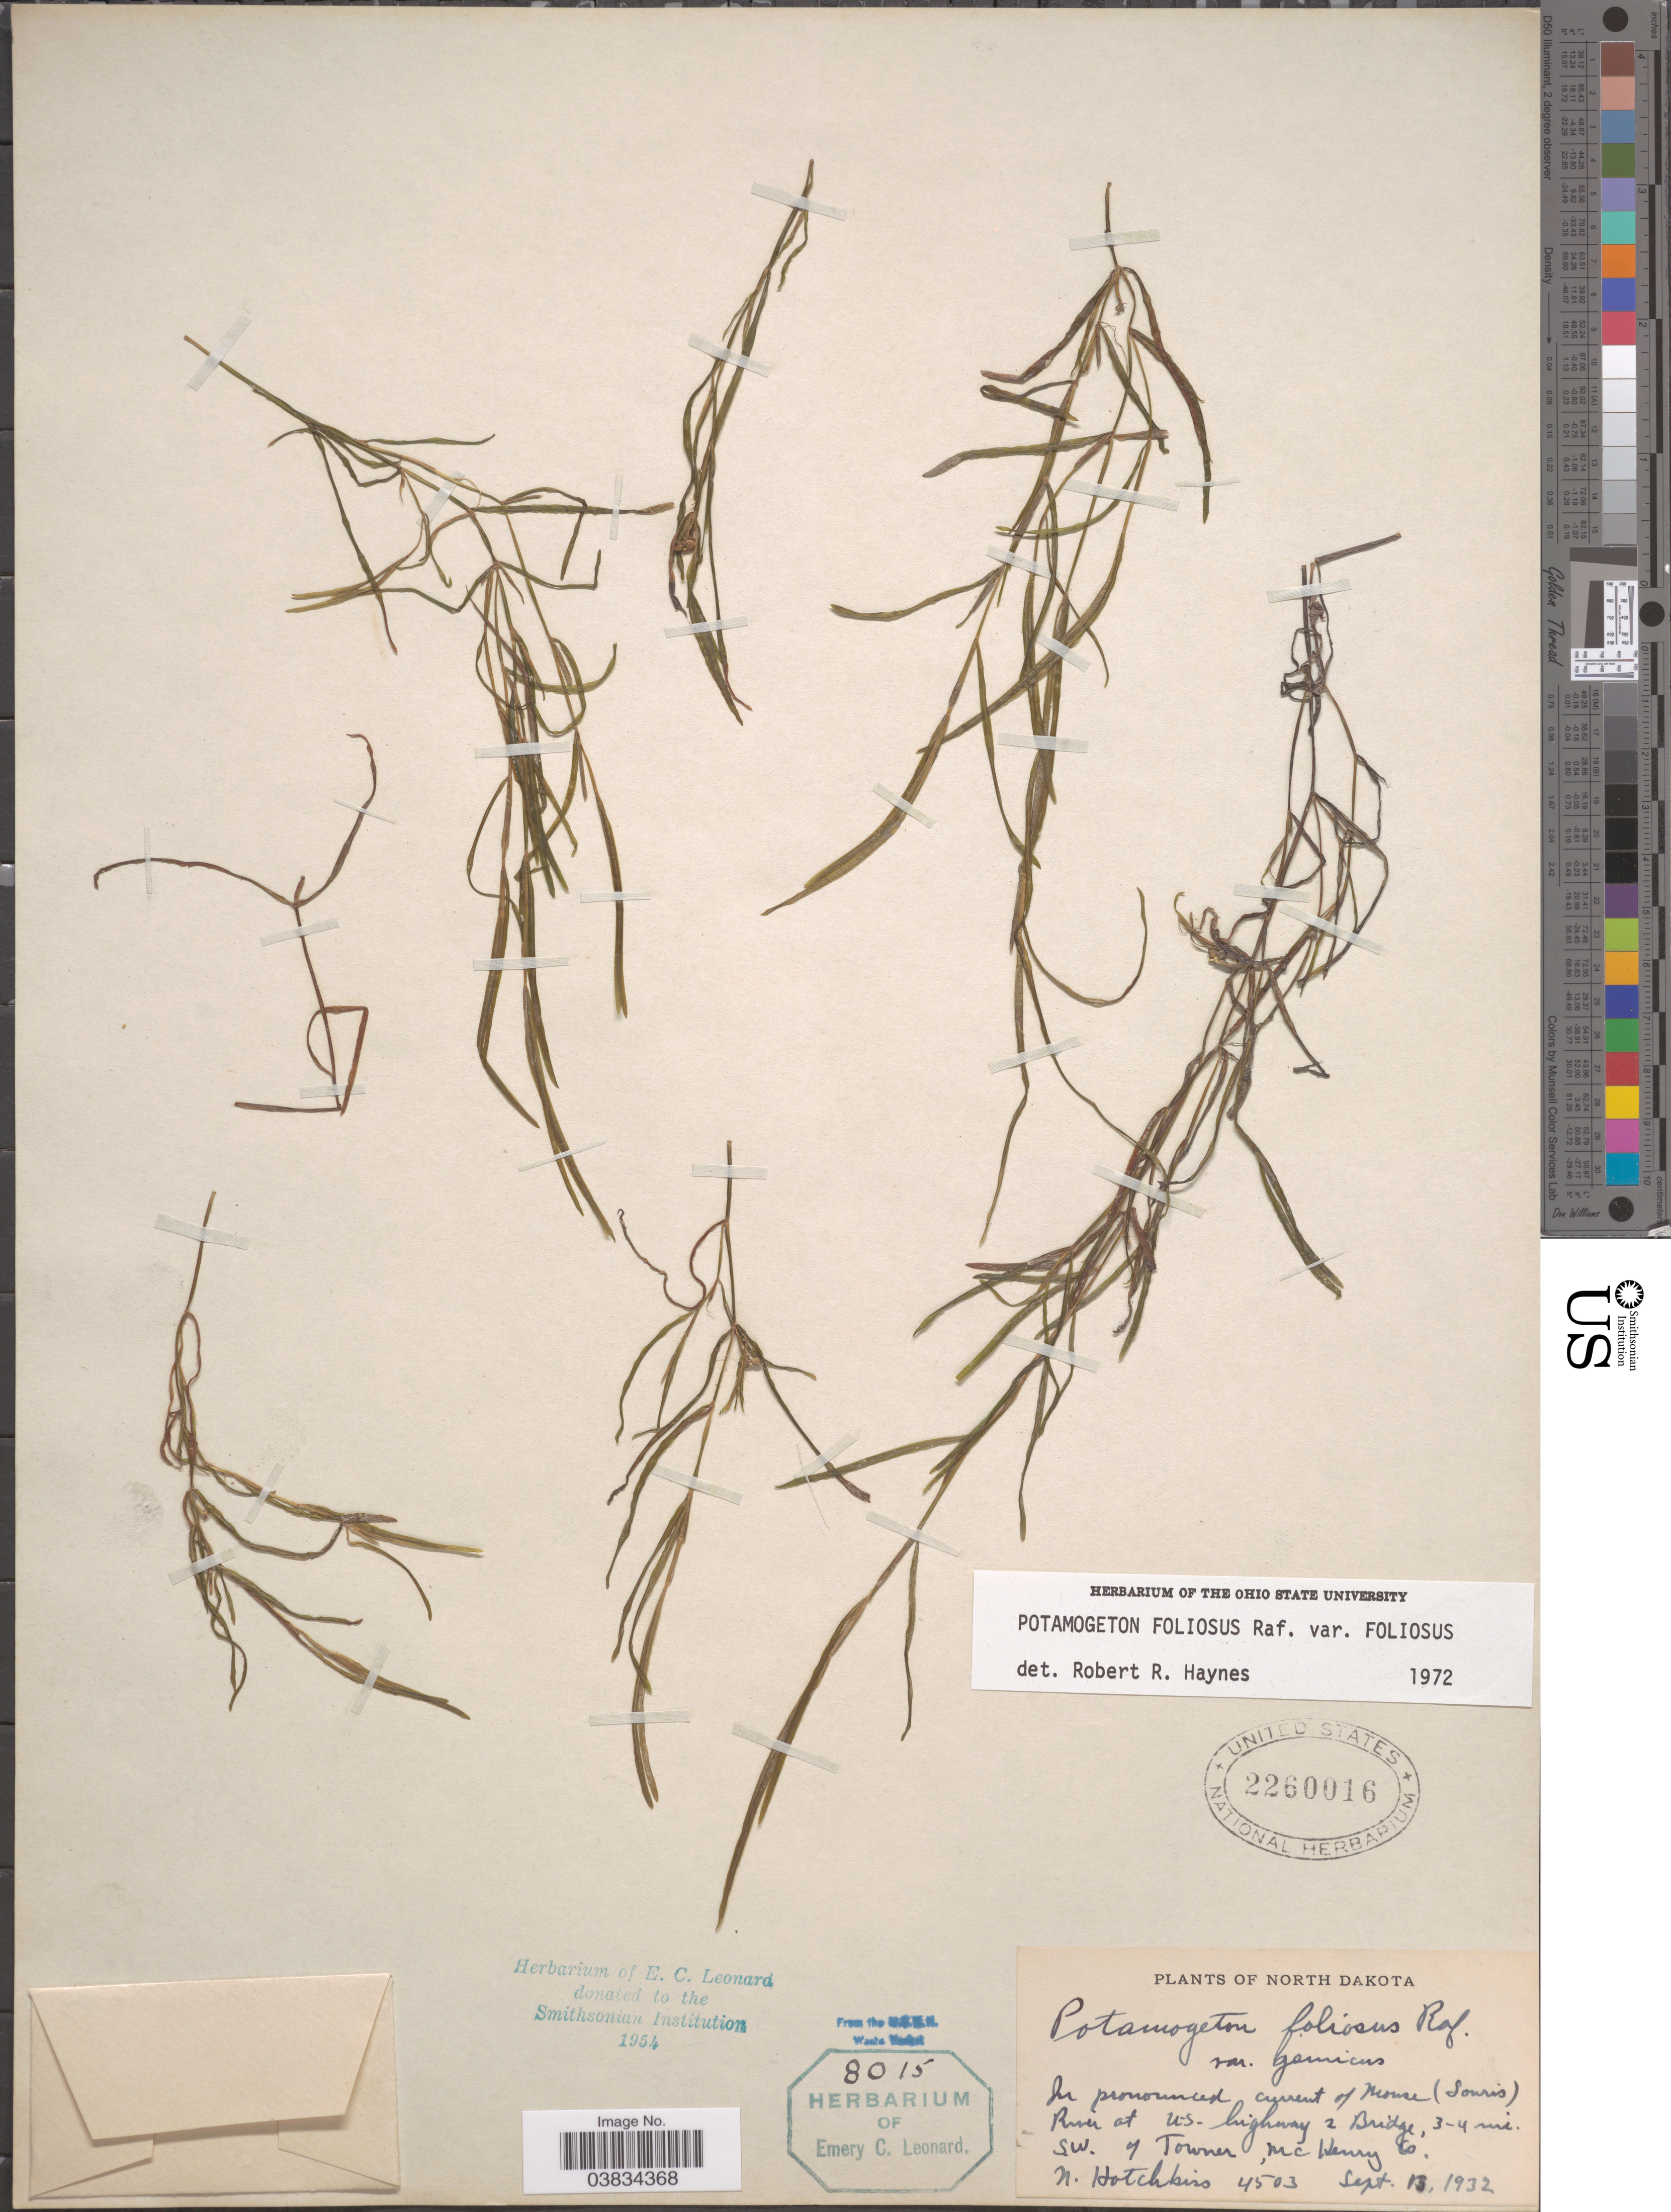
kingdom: Plantae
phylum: Tracheophyta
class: Liliopsida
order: Alismatales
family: Potamogetonaceae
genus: Potamogeton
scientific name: Potamogeton foliosus var. foliosus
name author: Raf.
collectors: N. Hotchkiss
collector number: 4503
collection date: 1932-09-13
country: United States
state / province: North Dakota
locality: In pronounced current of Mouse (Souris) River at U.S. highway 2 Bridge, 3-4 mi. SW. of Towner, Mc Henry Co.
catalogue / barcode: US 2260016